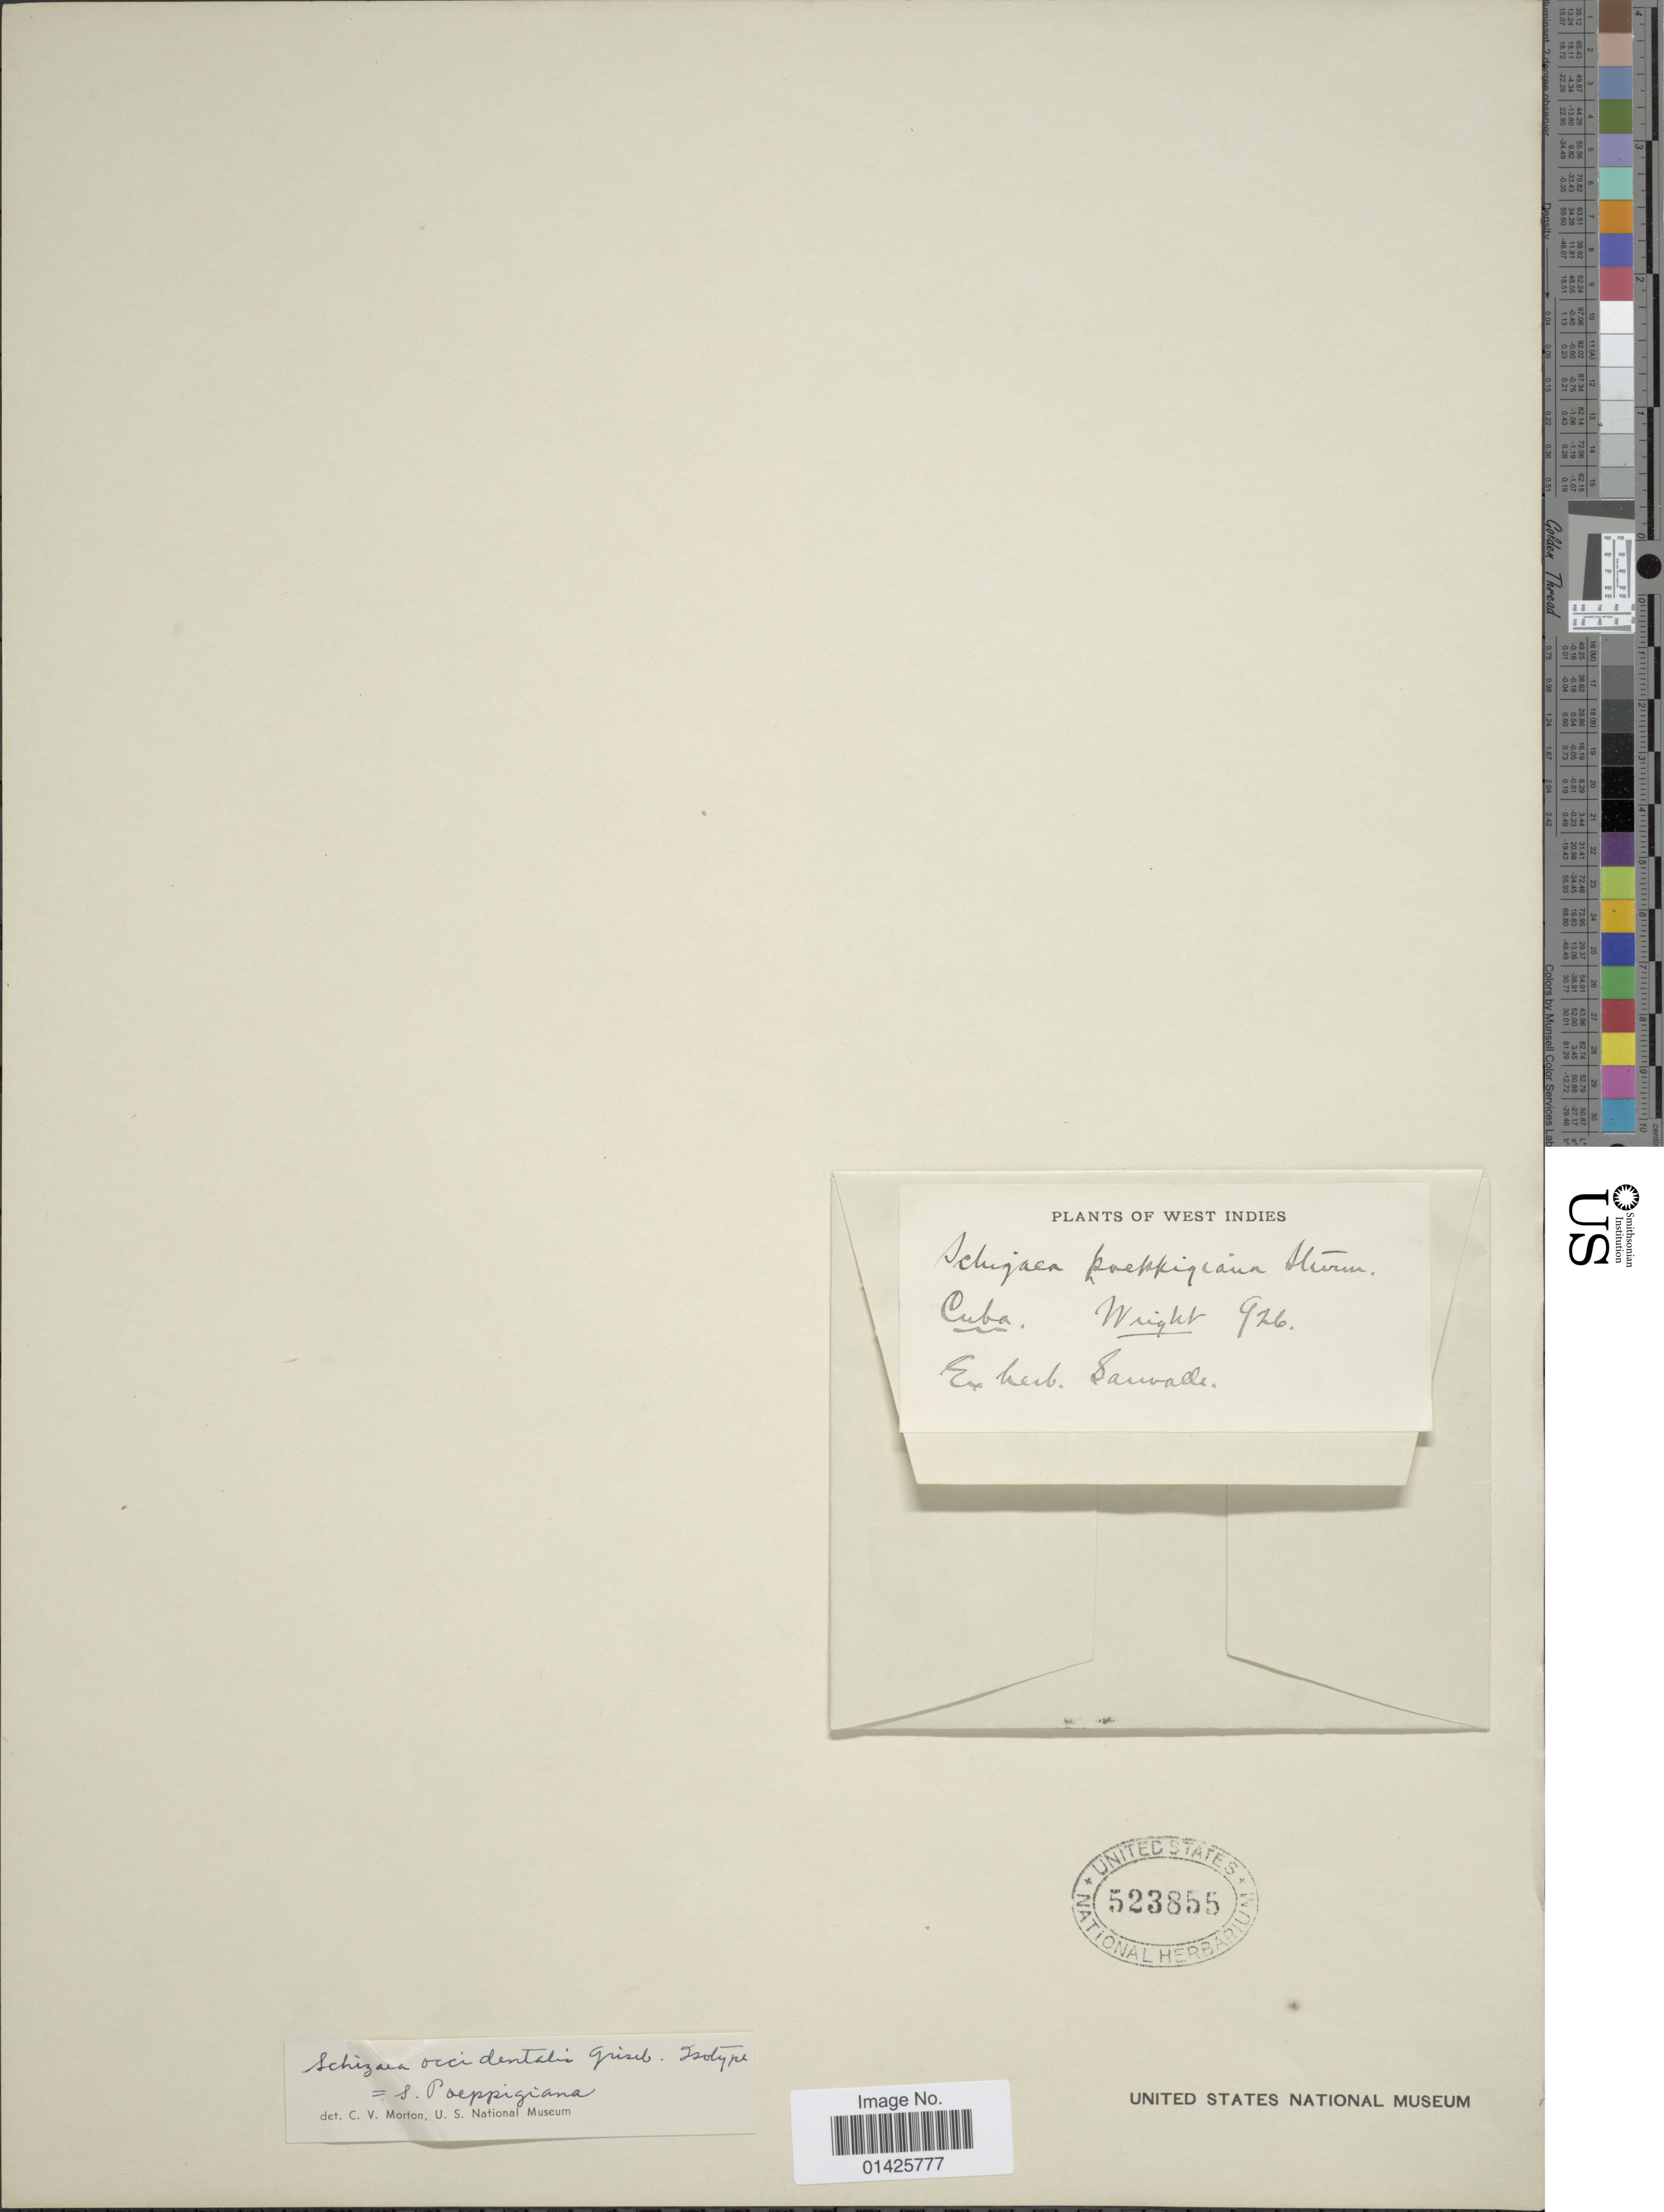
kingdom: Plantae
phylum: Tracheophyta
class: Polypodiopsida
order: Schizaeales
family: Schizaeaceae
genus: Schizaea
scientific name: Schizaea poeppigiana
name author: J.W. Sturm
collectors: Wright, --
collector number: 926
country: Cuba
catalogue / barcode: US 523855